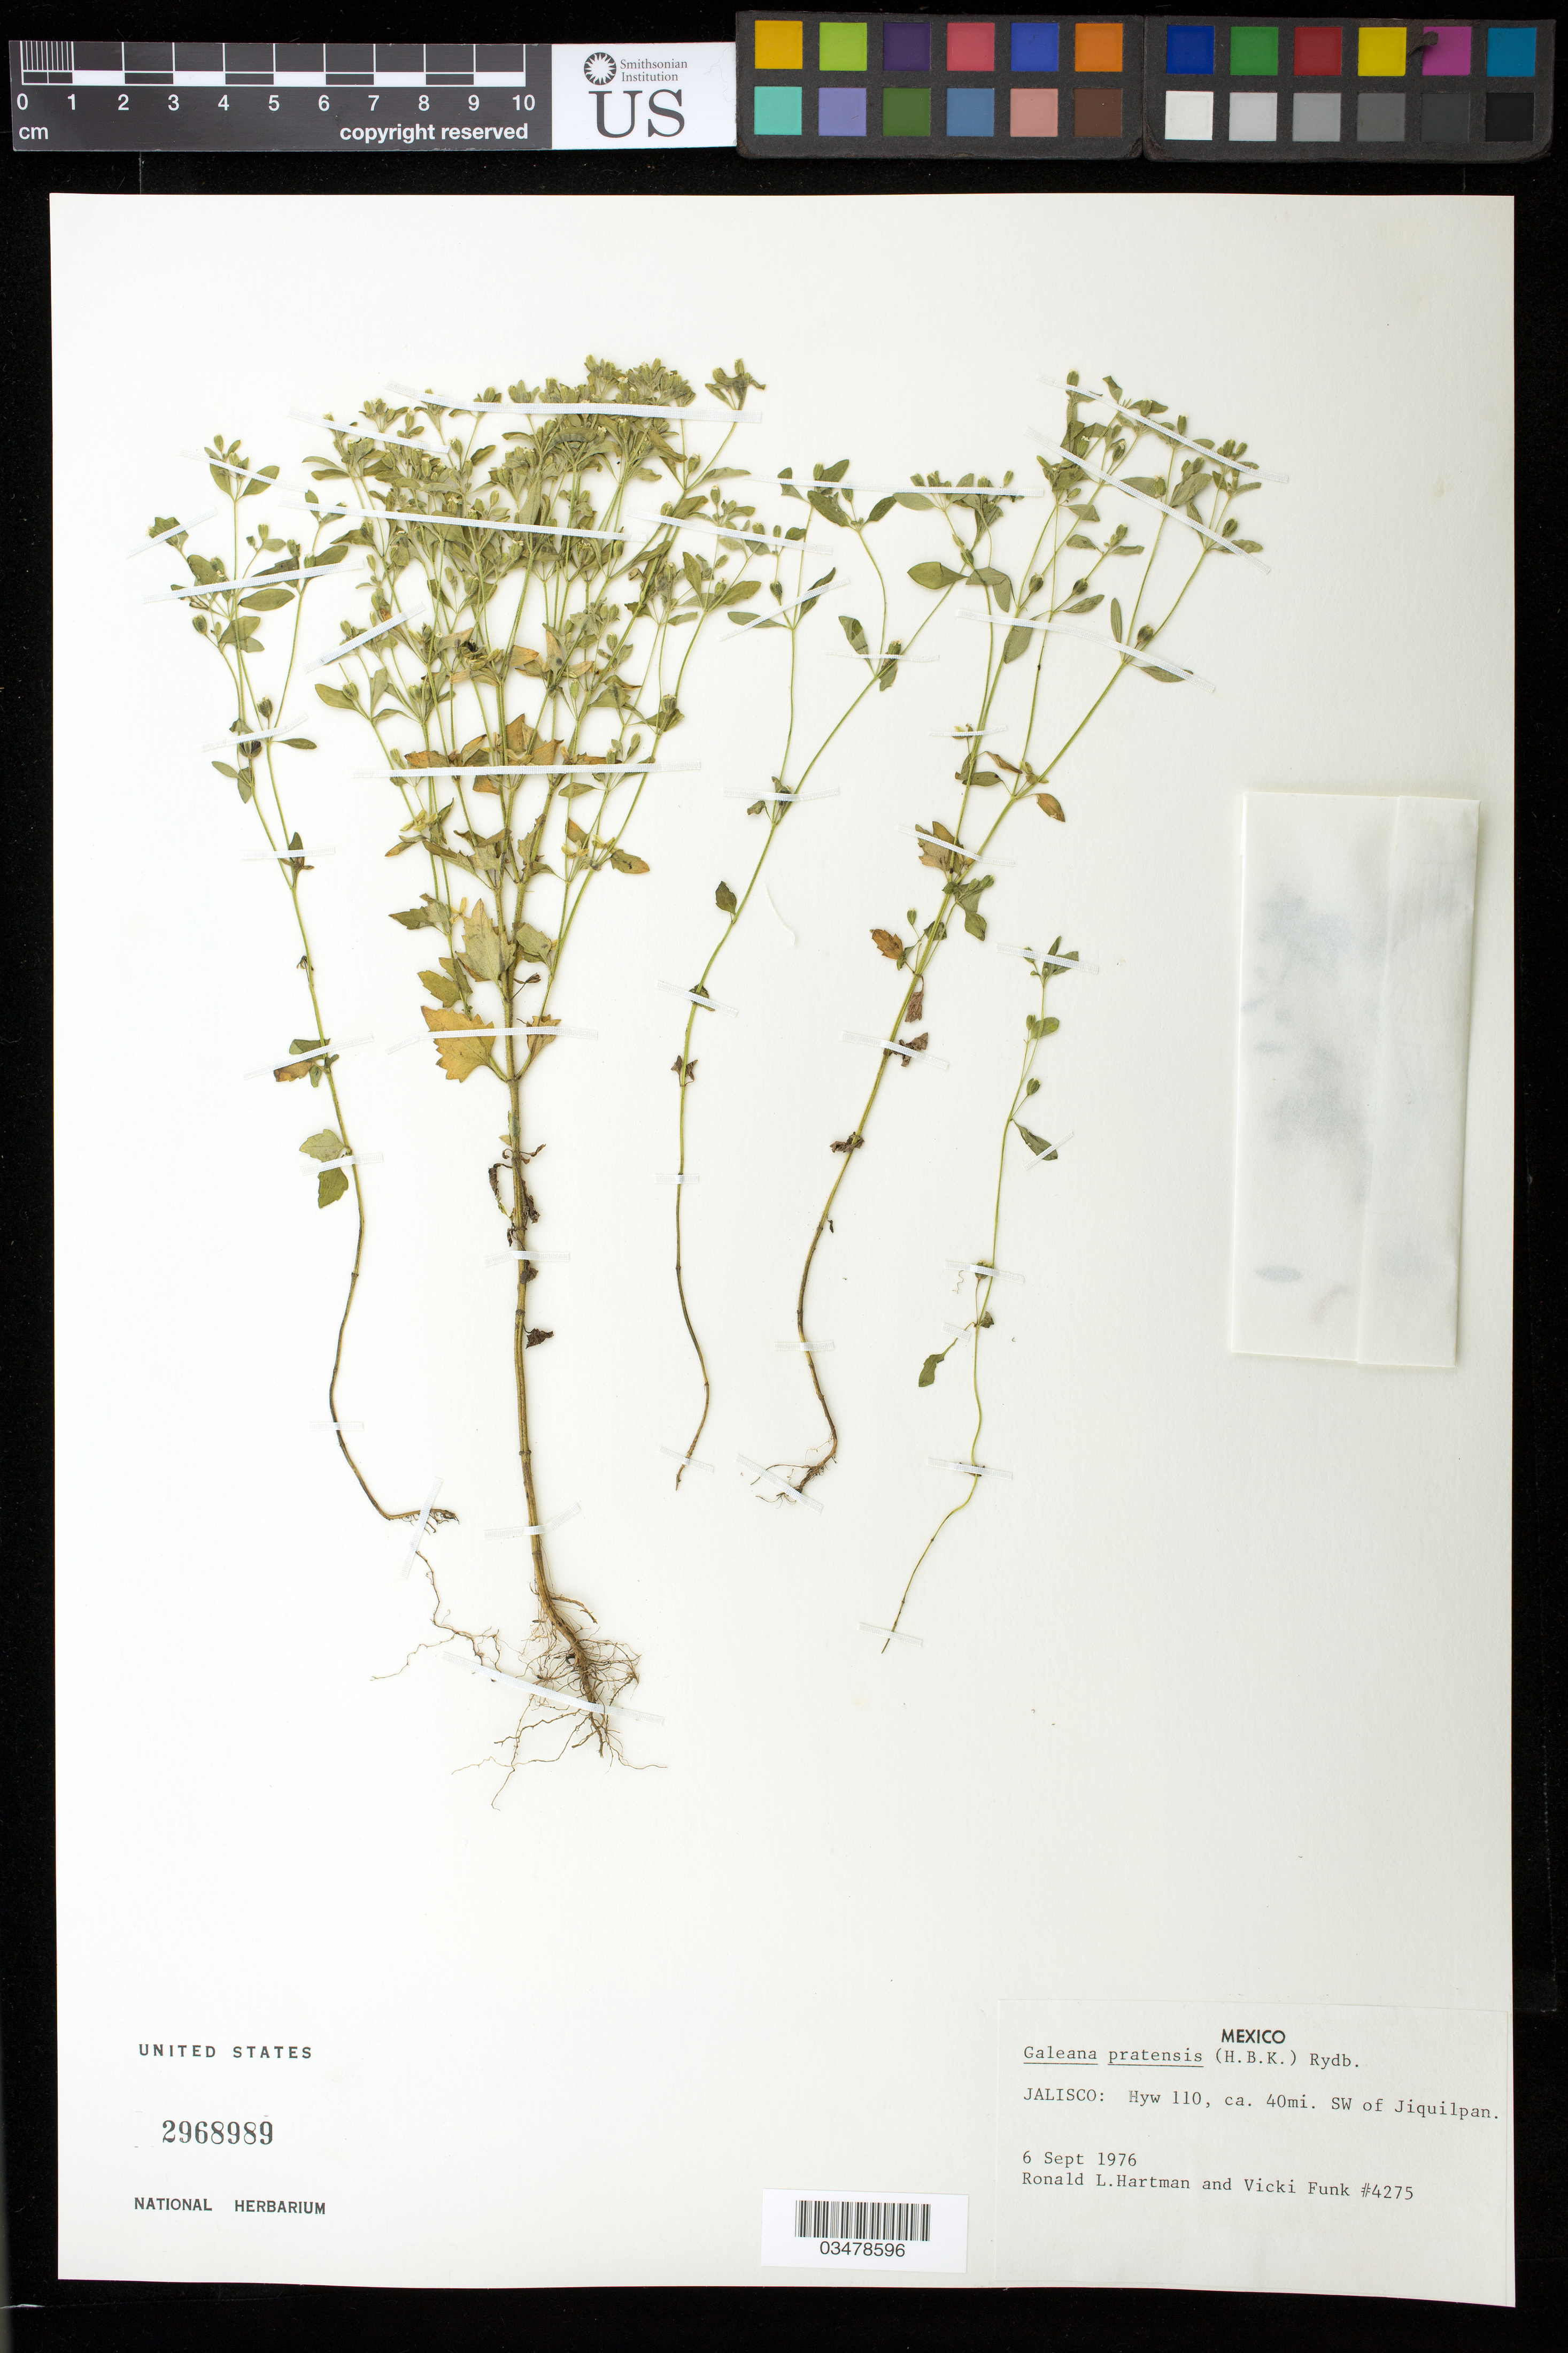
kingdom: Plantae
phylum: Tracheophyta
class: Magnoliopsida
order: Asterales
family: Asteraceae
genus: Galeana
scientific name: Galeana pratensis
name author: (Kunth) Rydb.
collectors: R. L. Hartman & V. Funk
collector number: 4275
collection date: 1976-09-06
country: Mexico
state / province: Jalisco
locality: Hwy 110, ca 40 mi SW of Jiquilpan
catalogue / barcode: US 2968989